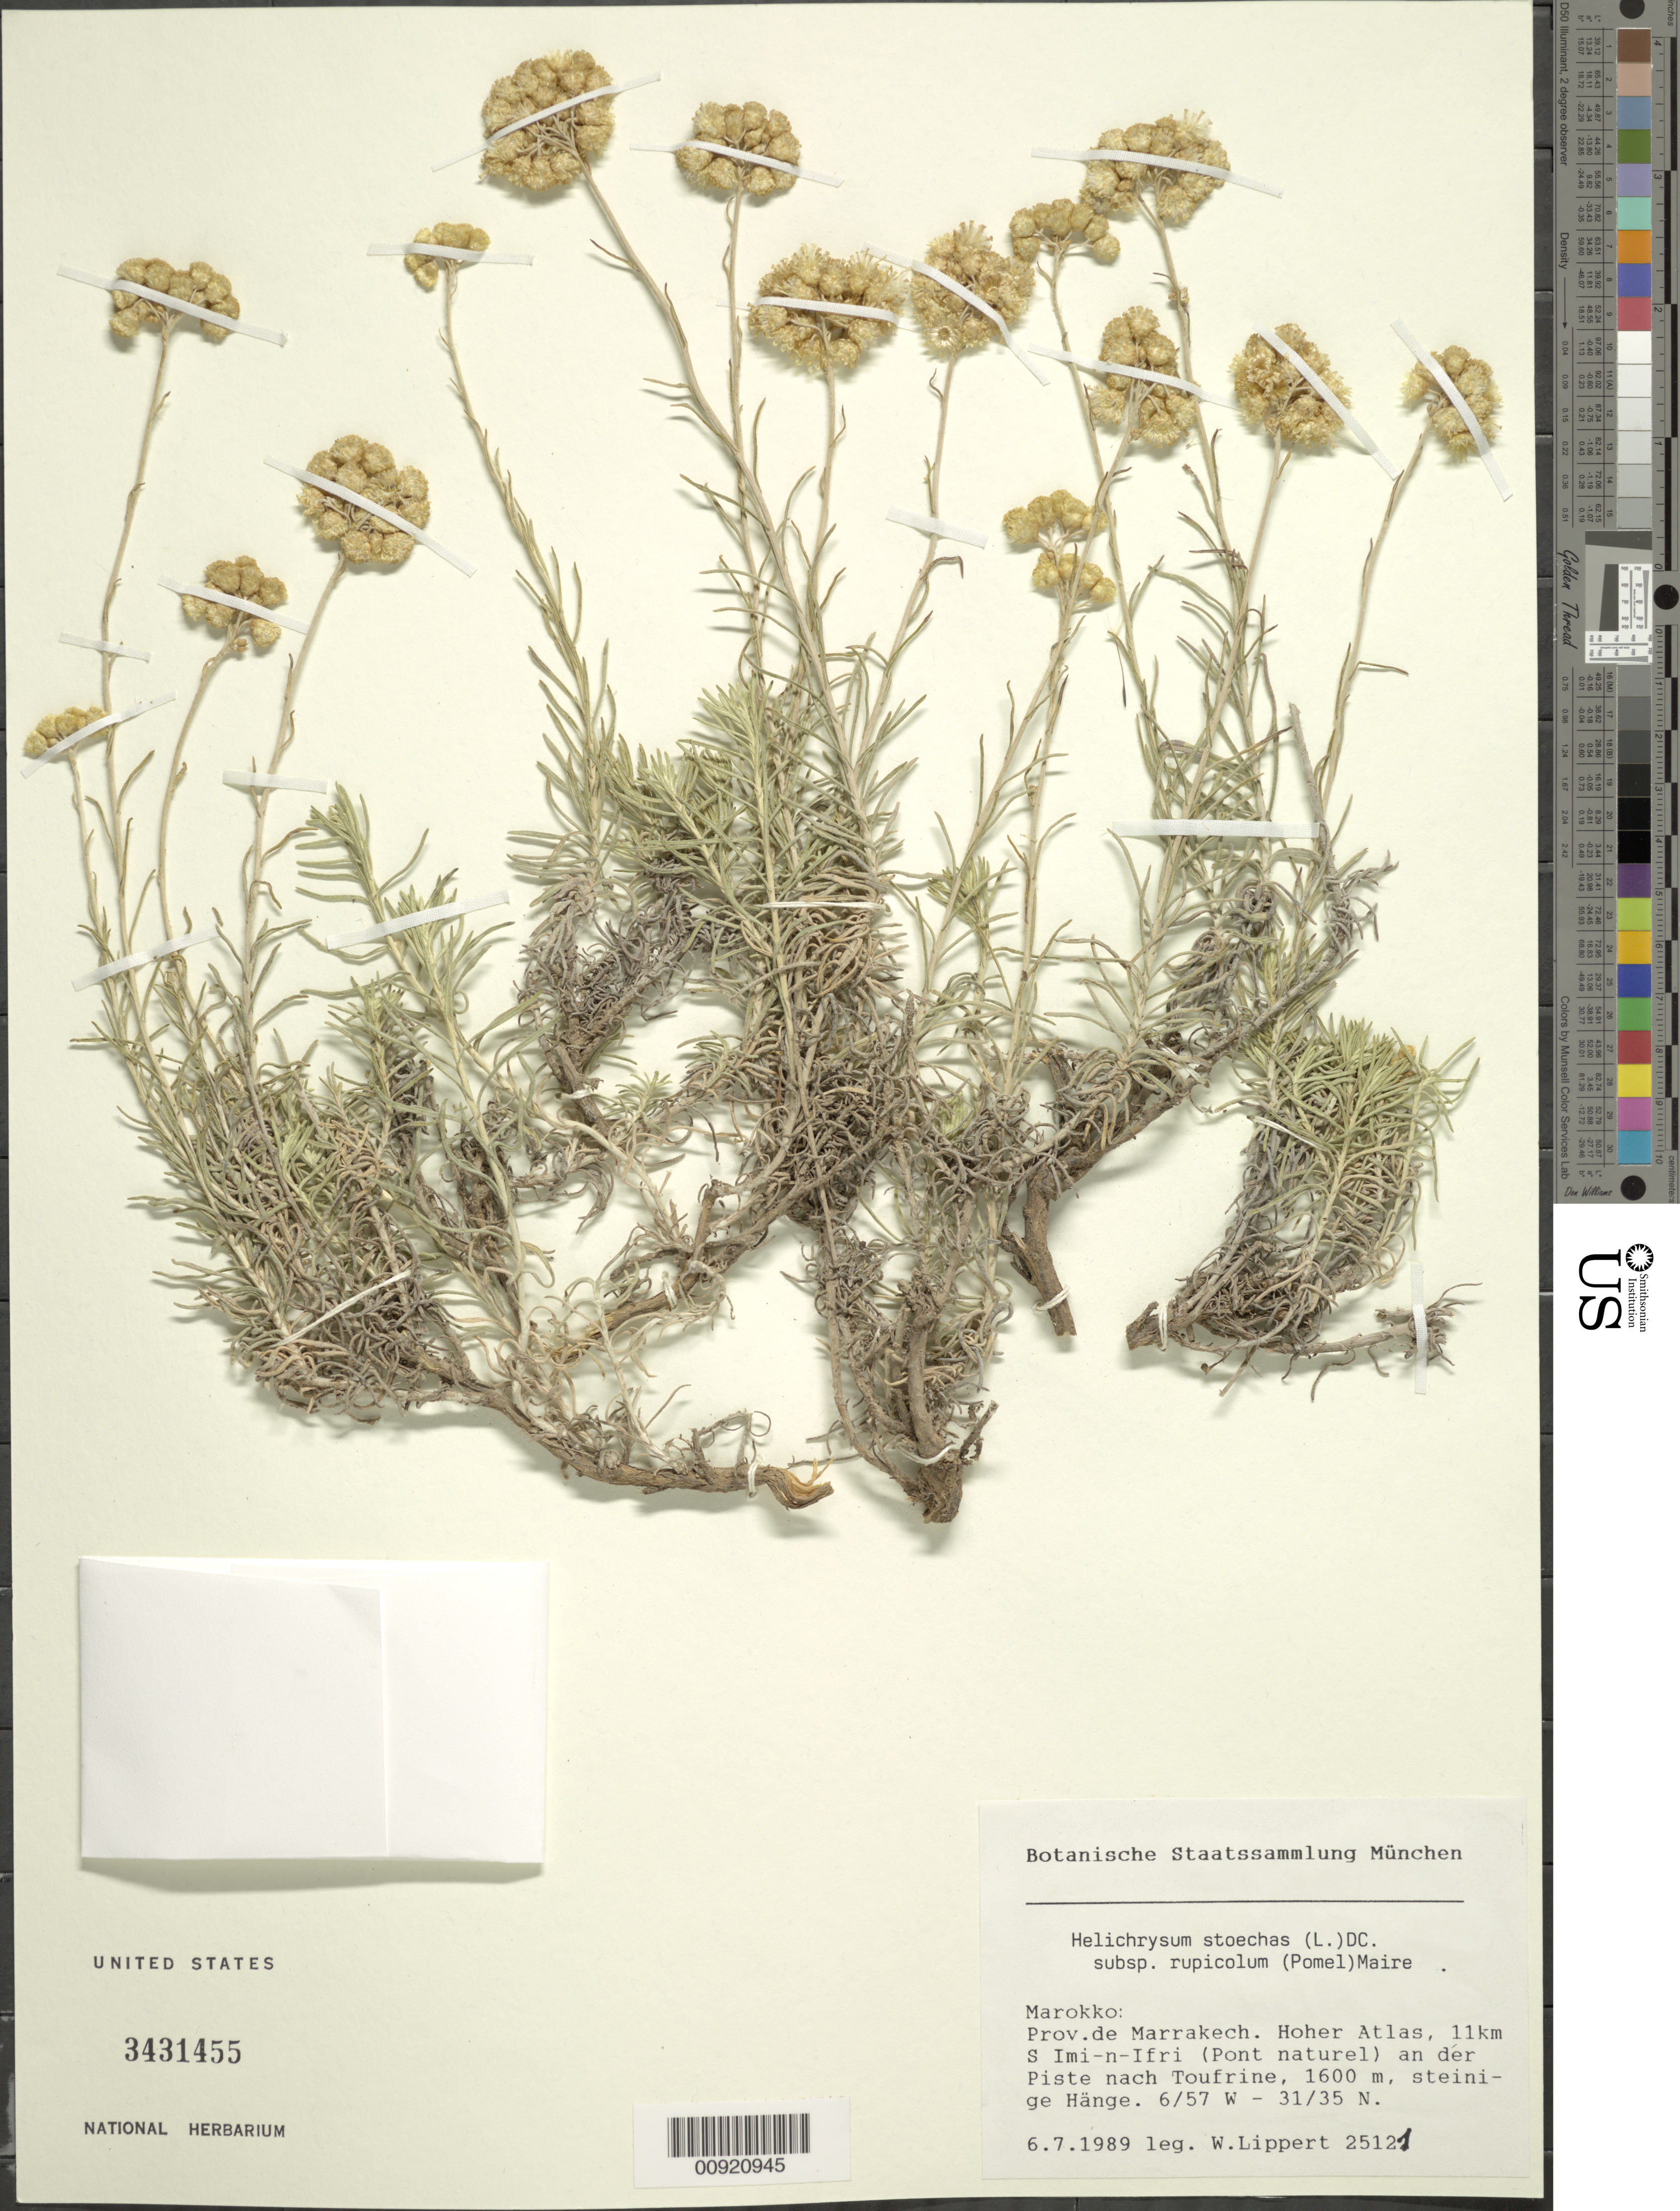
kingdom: Plantae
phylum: Tracheophyta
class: Magnoliopsida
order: Asterales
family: Asteraceae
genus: Helichrysum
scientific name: Helichrysum stoechas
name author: DC.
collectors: Lippert, W.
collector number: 25121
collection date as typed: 07 Jun 1989 or 06 Jul 1989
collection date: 1989-06-07 or 1989-07-06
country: Morocco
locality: Marrakech. Hoher Atlas, 11km S Imi-n-Ifri (Pont naturel) an der Piste nach Toufrine, 1600m, steinige Hänge.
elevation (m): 1600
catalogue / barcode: US 3431455